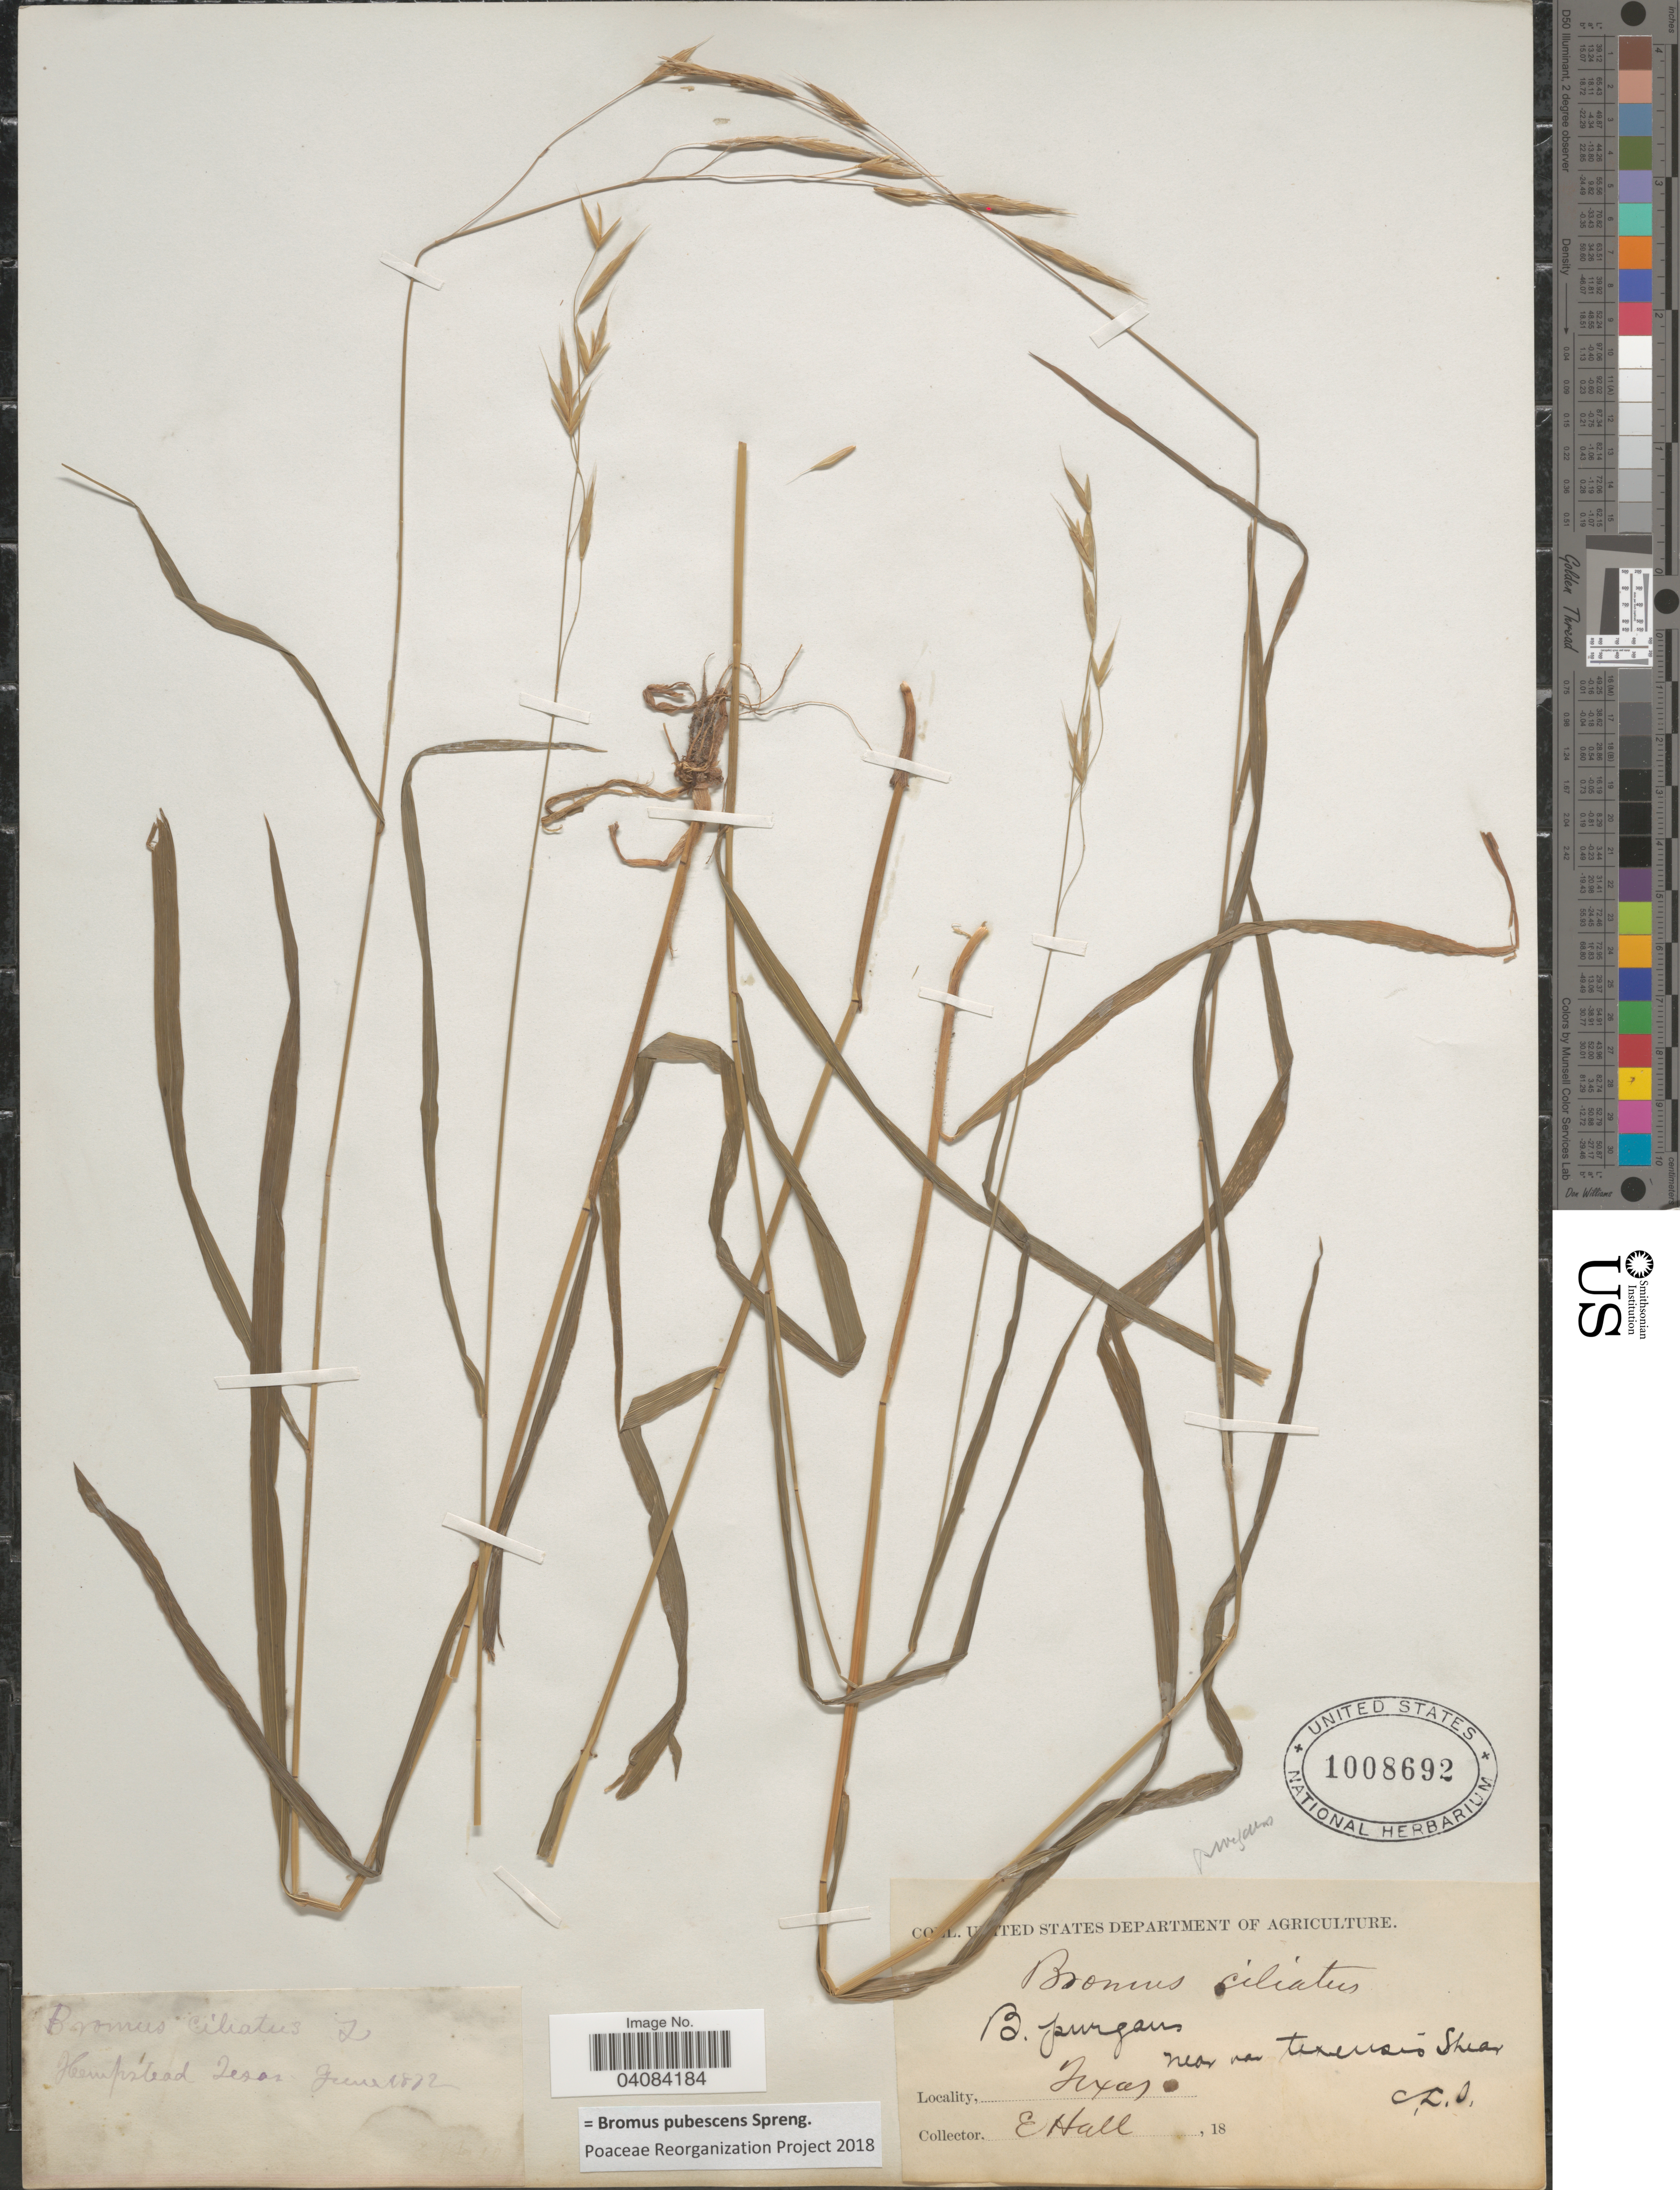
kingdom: Plantae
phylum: Tracheophyta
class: Liliopsida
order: Poales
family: Poaceae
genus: Bromus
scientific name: Bromus pubescens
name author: Muhl. ex Willd.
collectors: E. Hall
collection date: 1872-06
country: United States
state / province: Texas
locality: Hempstead.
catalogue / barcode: US 1008692